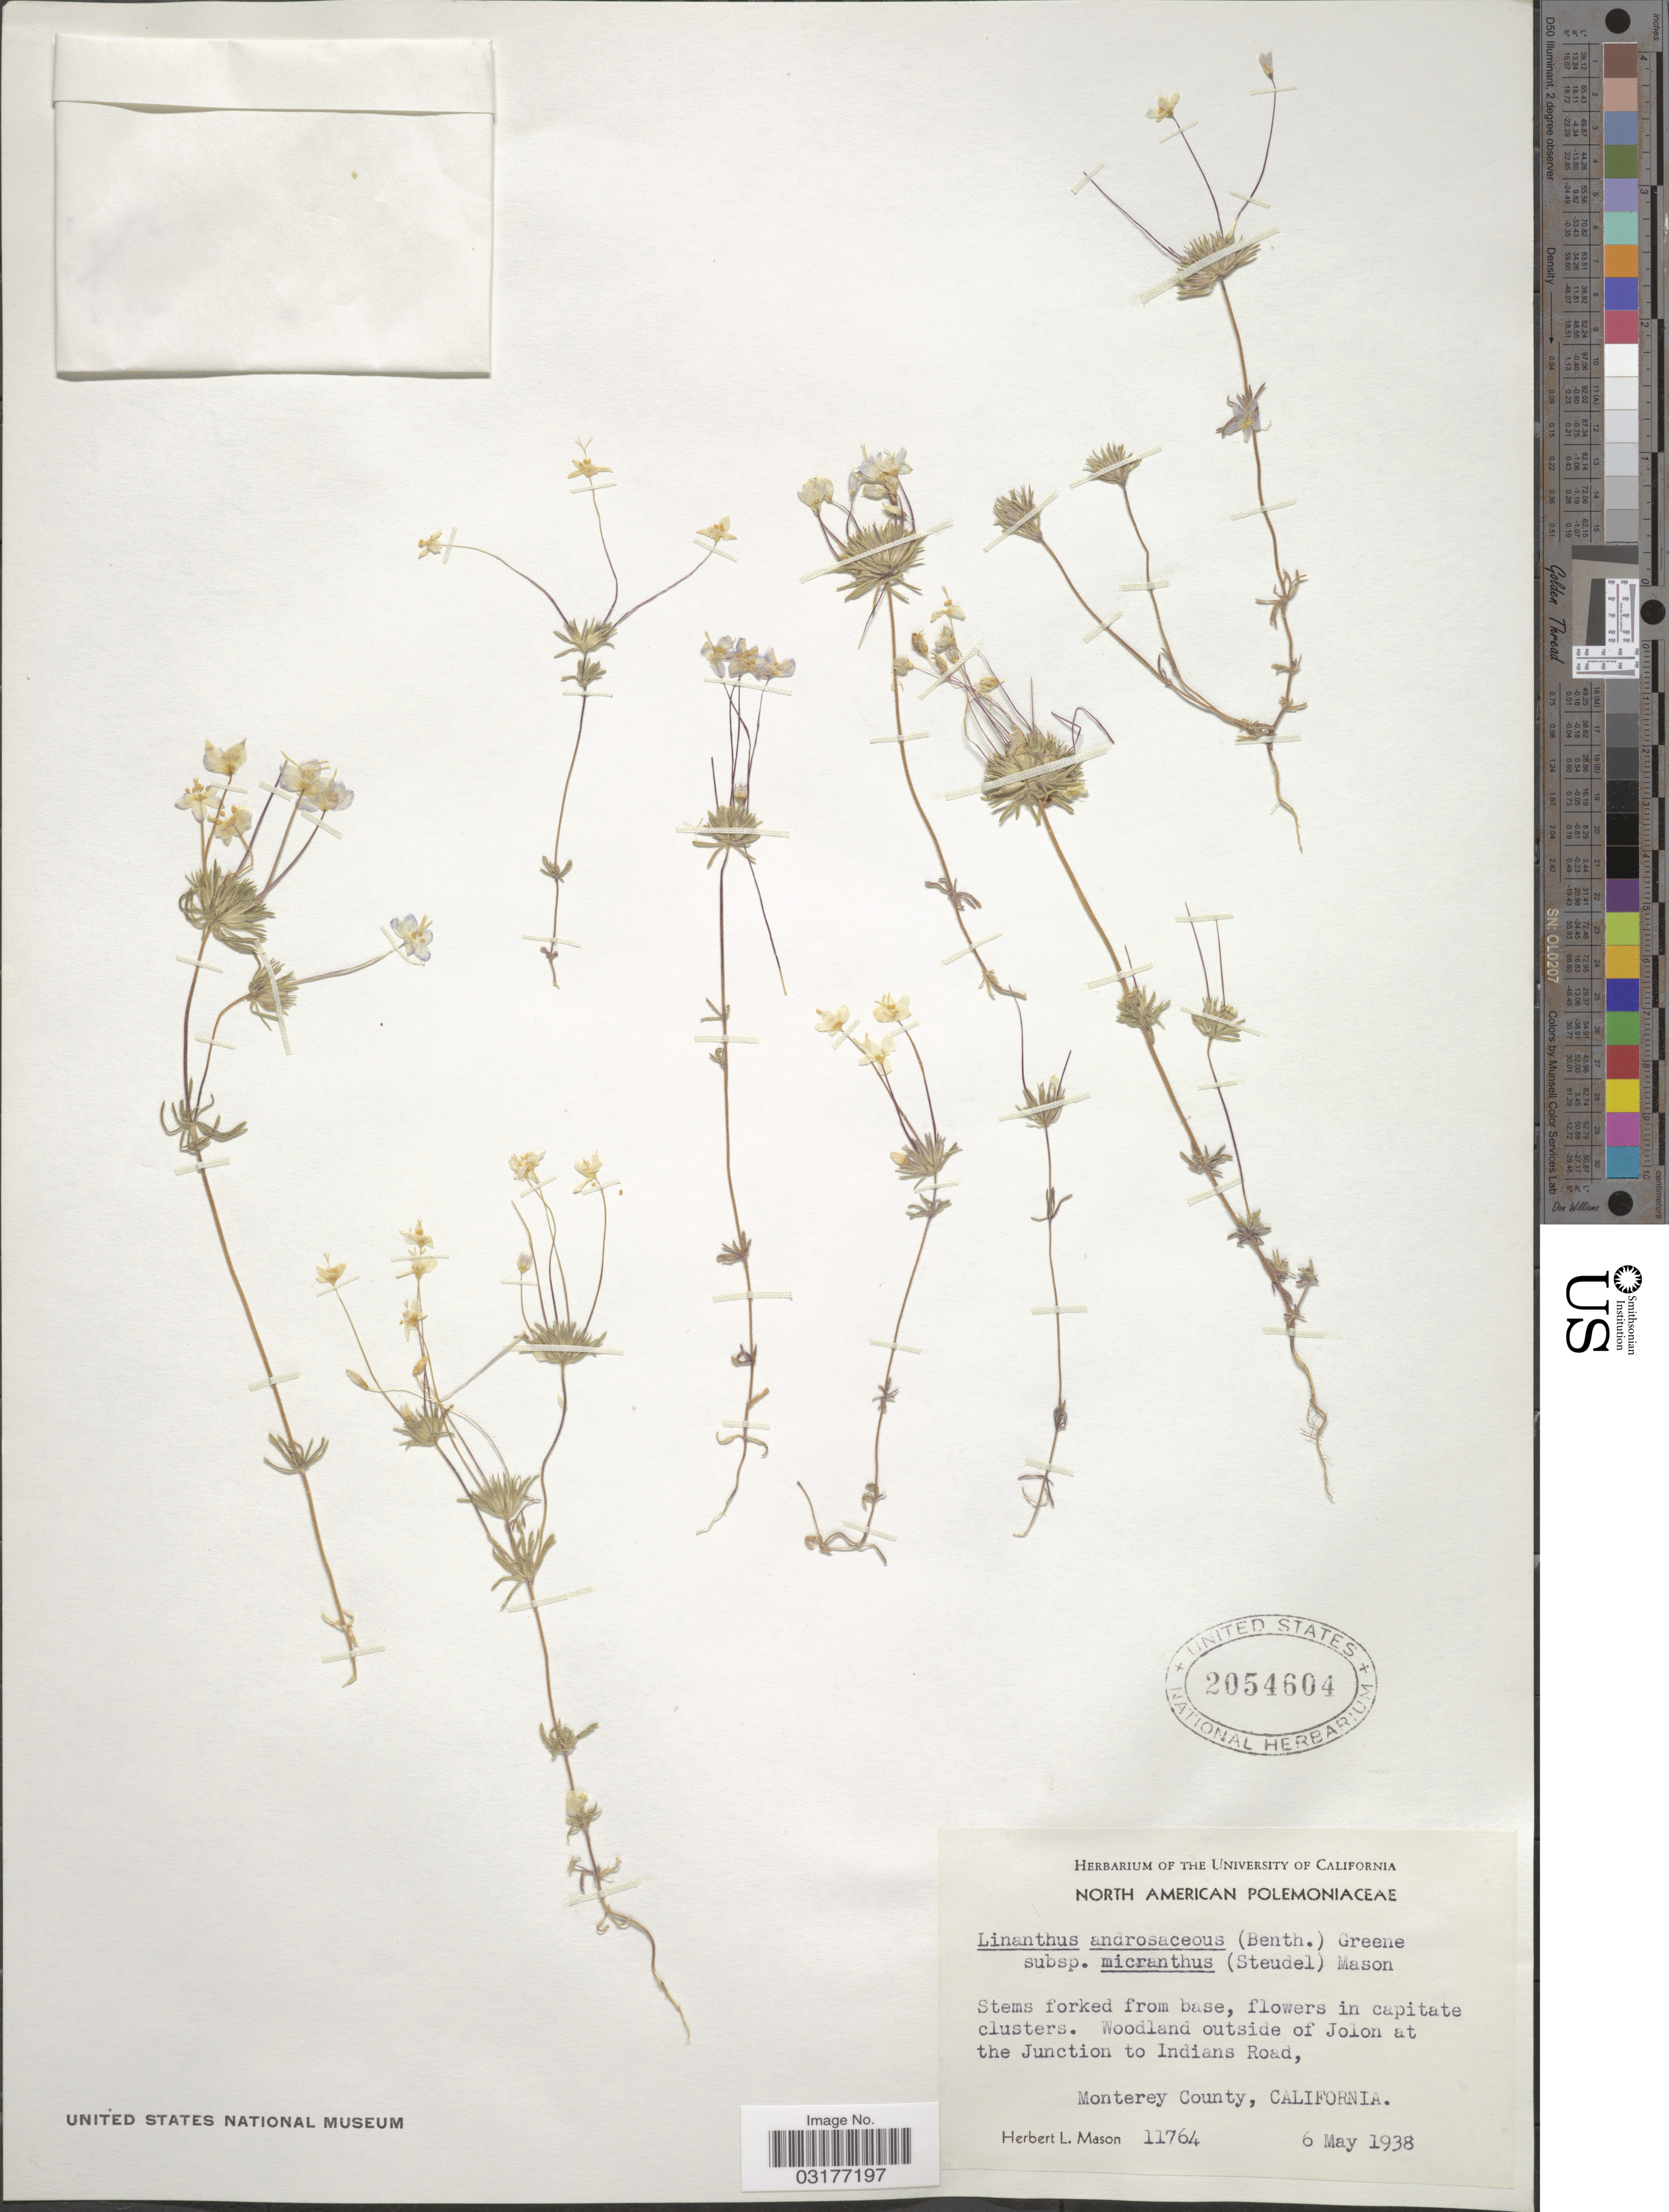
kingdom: Plantae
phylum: Tracheophyta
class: Magnoliopsida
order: Ericales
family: Polemoniaceae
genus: Leptosiphon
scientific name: Leptosiphon parviflorus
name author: Benth.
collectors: H. L. Mason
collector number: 11764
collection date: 1938-05-06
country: United States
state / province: California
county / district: Monterey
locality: Woodland outside of Jolon at the Junction to Indians Road, Monterey County.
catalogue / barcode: US 2054604